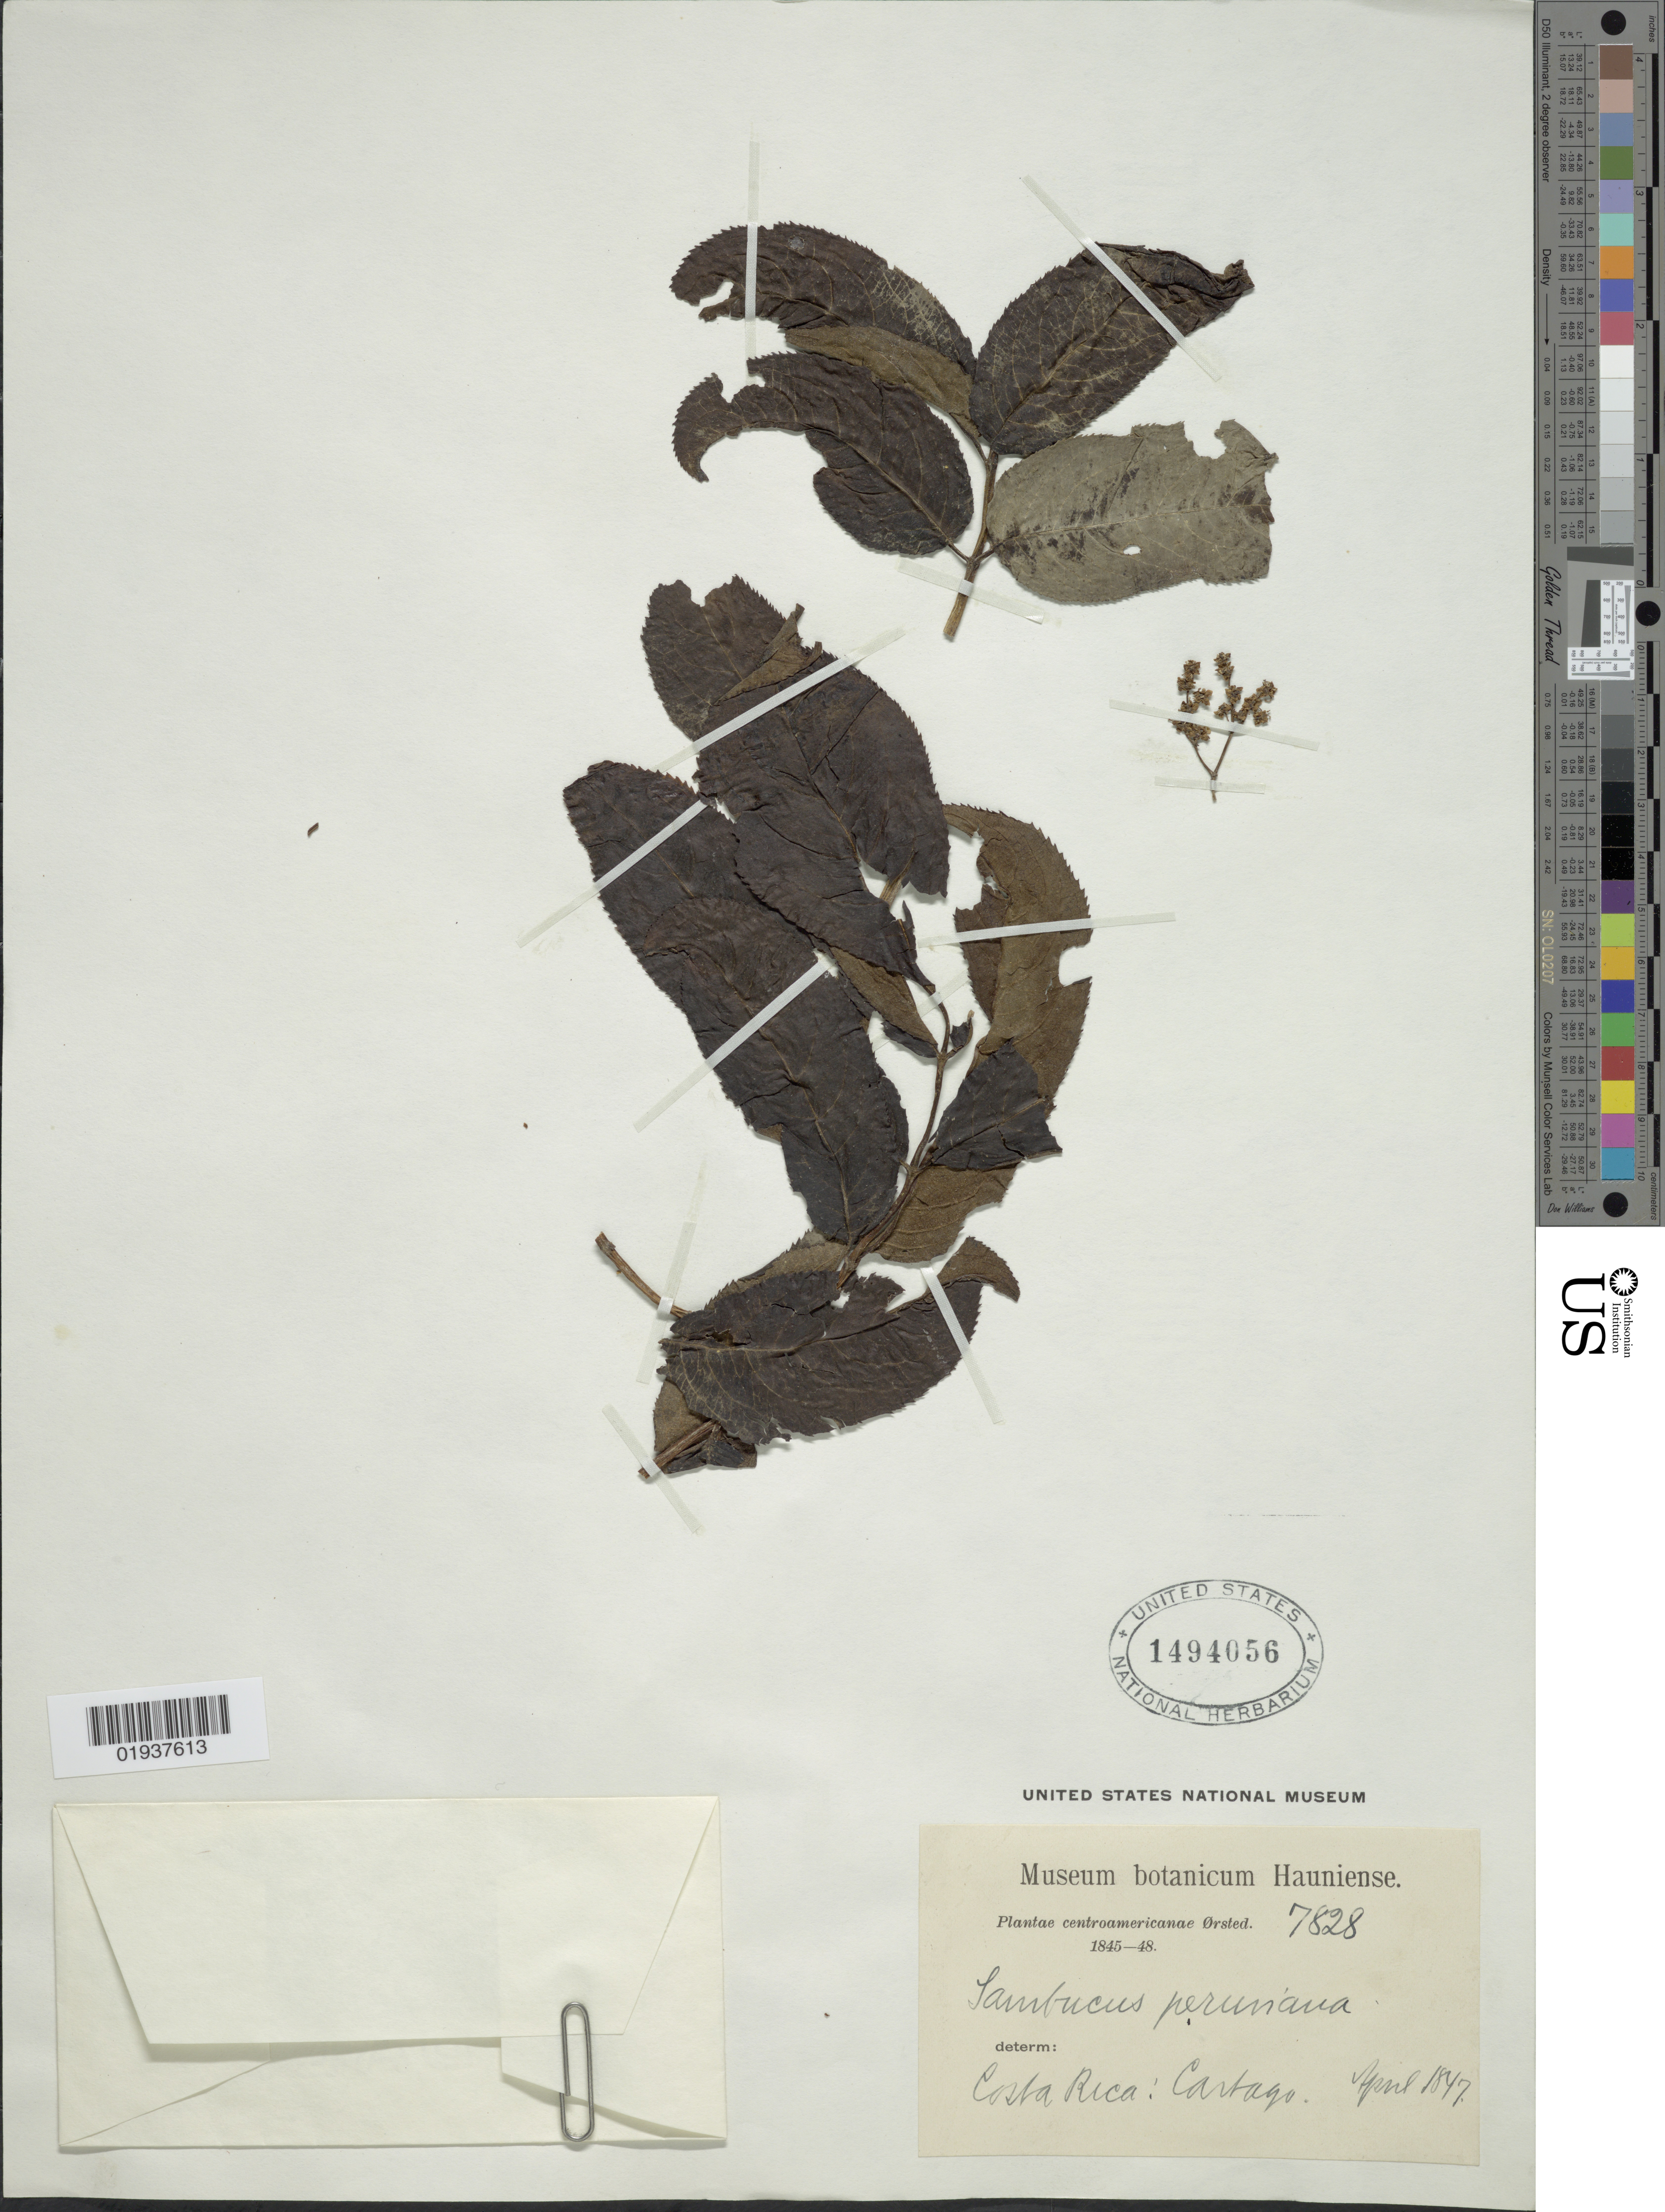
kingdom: Plantae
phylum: Tracheophyta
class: Magnoliopsida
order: Dipsacales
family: Viburnaceae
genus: Sambucus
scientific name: Sambucus peruviana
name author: Kunth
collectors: Ørsted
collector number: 7828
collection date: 1847-04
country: Costa Rica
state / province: Cartago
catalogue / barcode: US 1494056